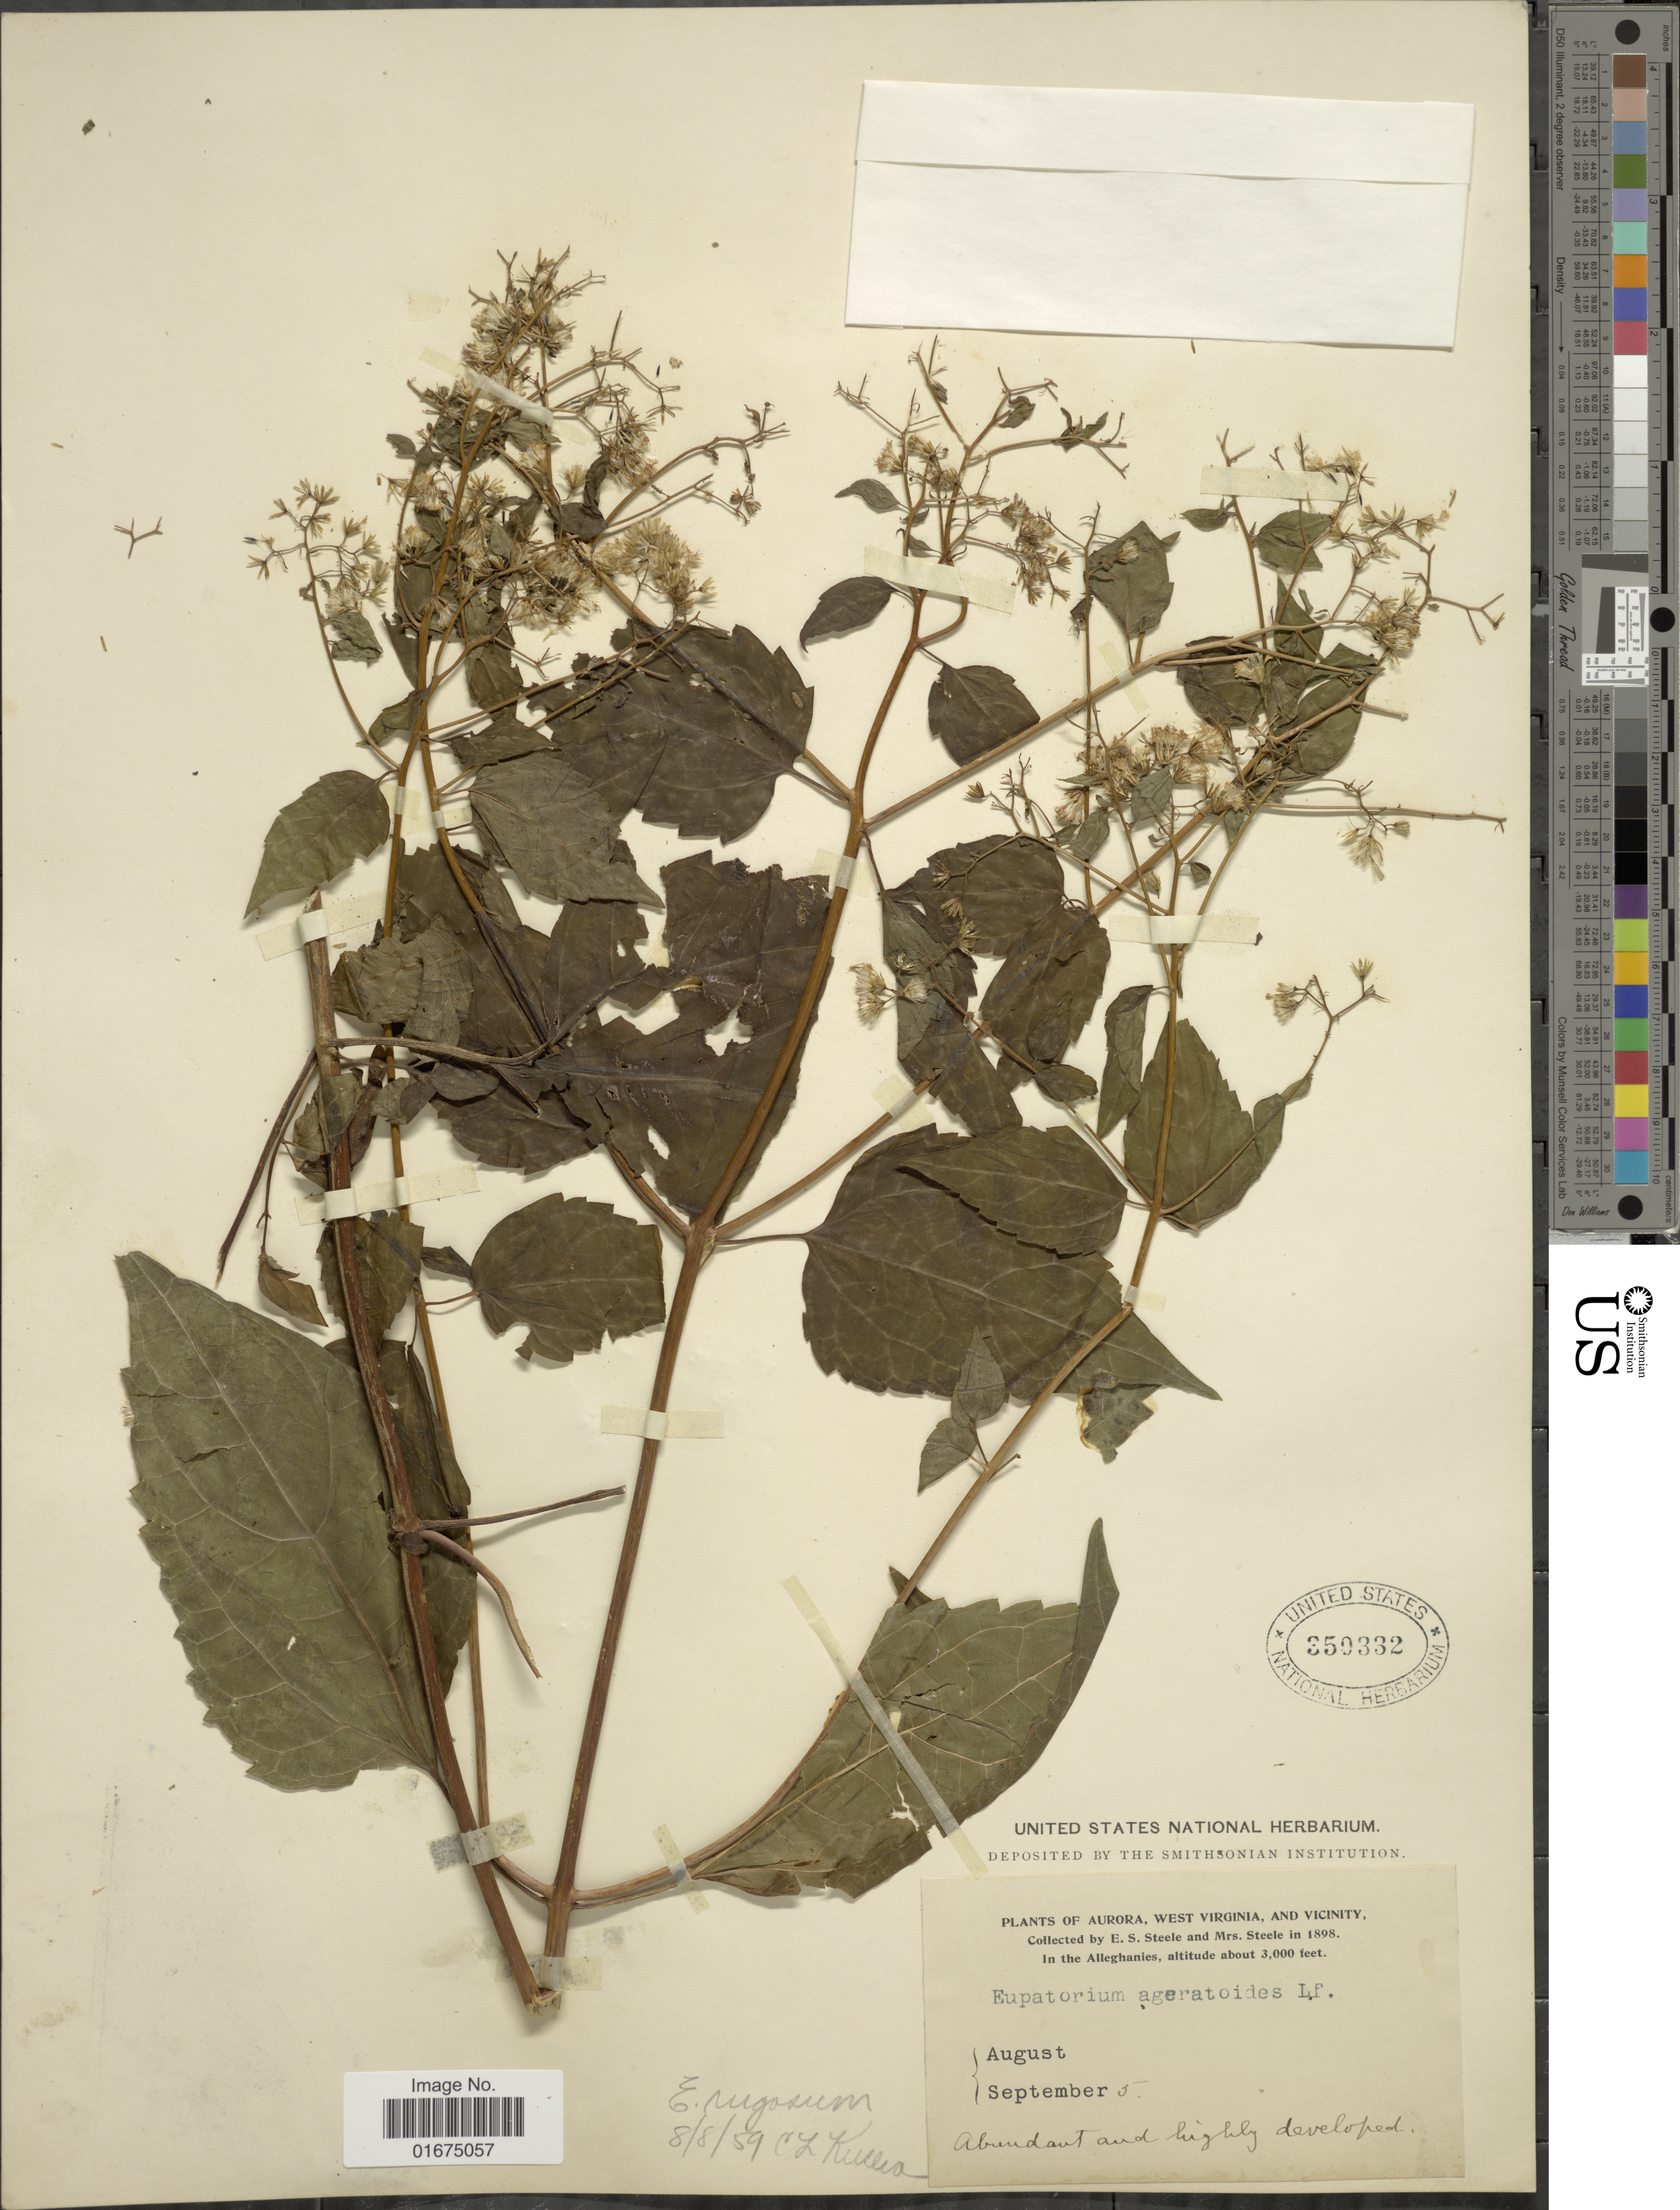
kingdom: Plantae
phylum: Tracheophyta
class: Magnoliopsida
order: Asterales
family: Asteraceae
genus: Ageratina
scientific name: Ageratina altissima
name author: (L.) R.M. King & H. Rob.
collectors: E. Steele & Mrs. E. S. Steele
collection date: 1898-08-05/1898-09-05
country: United States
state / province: West Virginia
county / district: Preston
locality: Aurora, and vicinity in the Alleghanies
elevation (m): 914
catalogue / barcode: US 350332